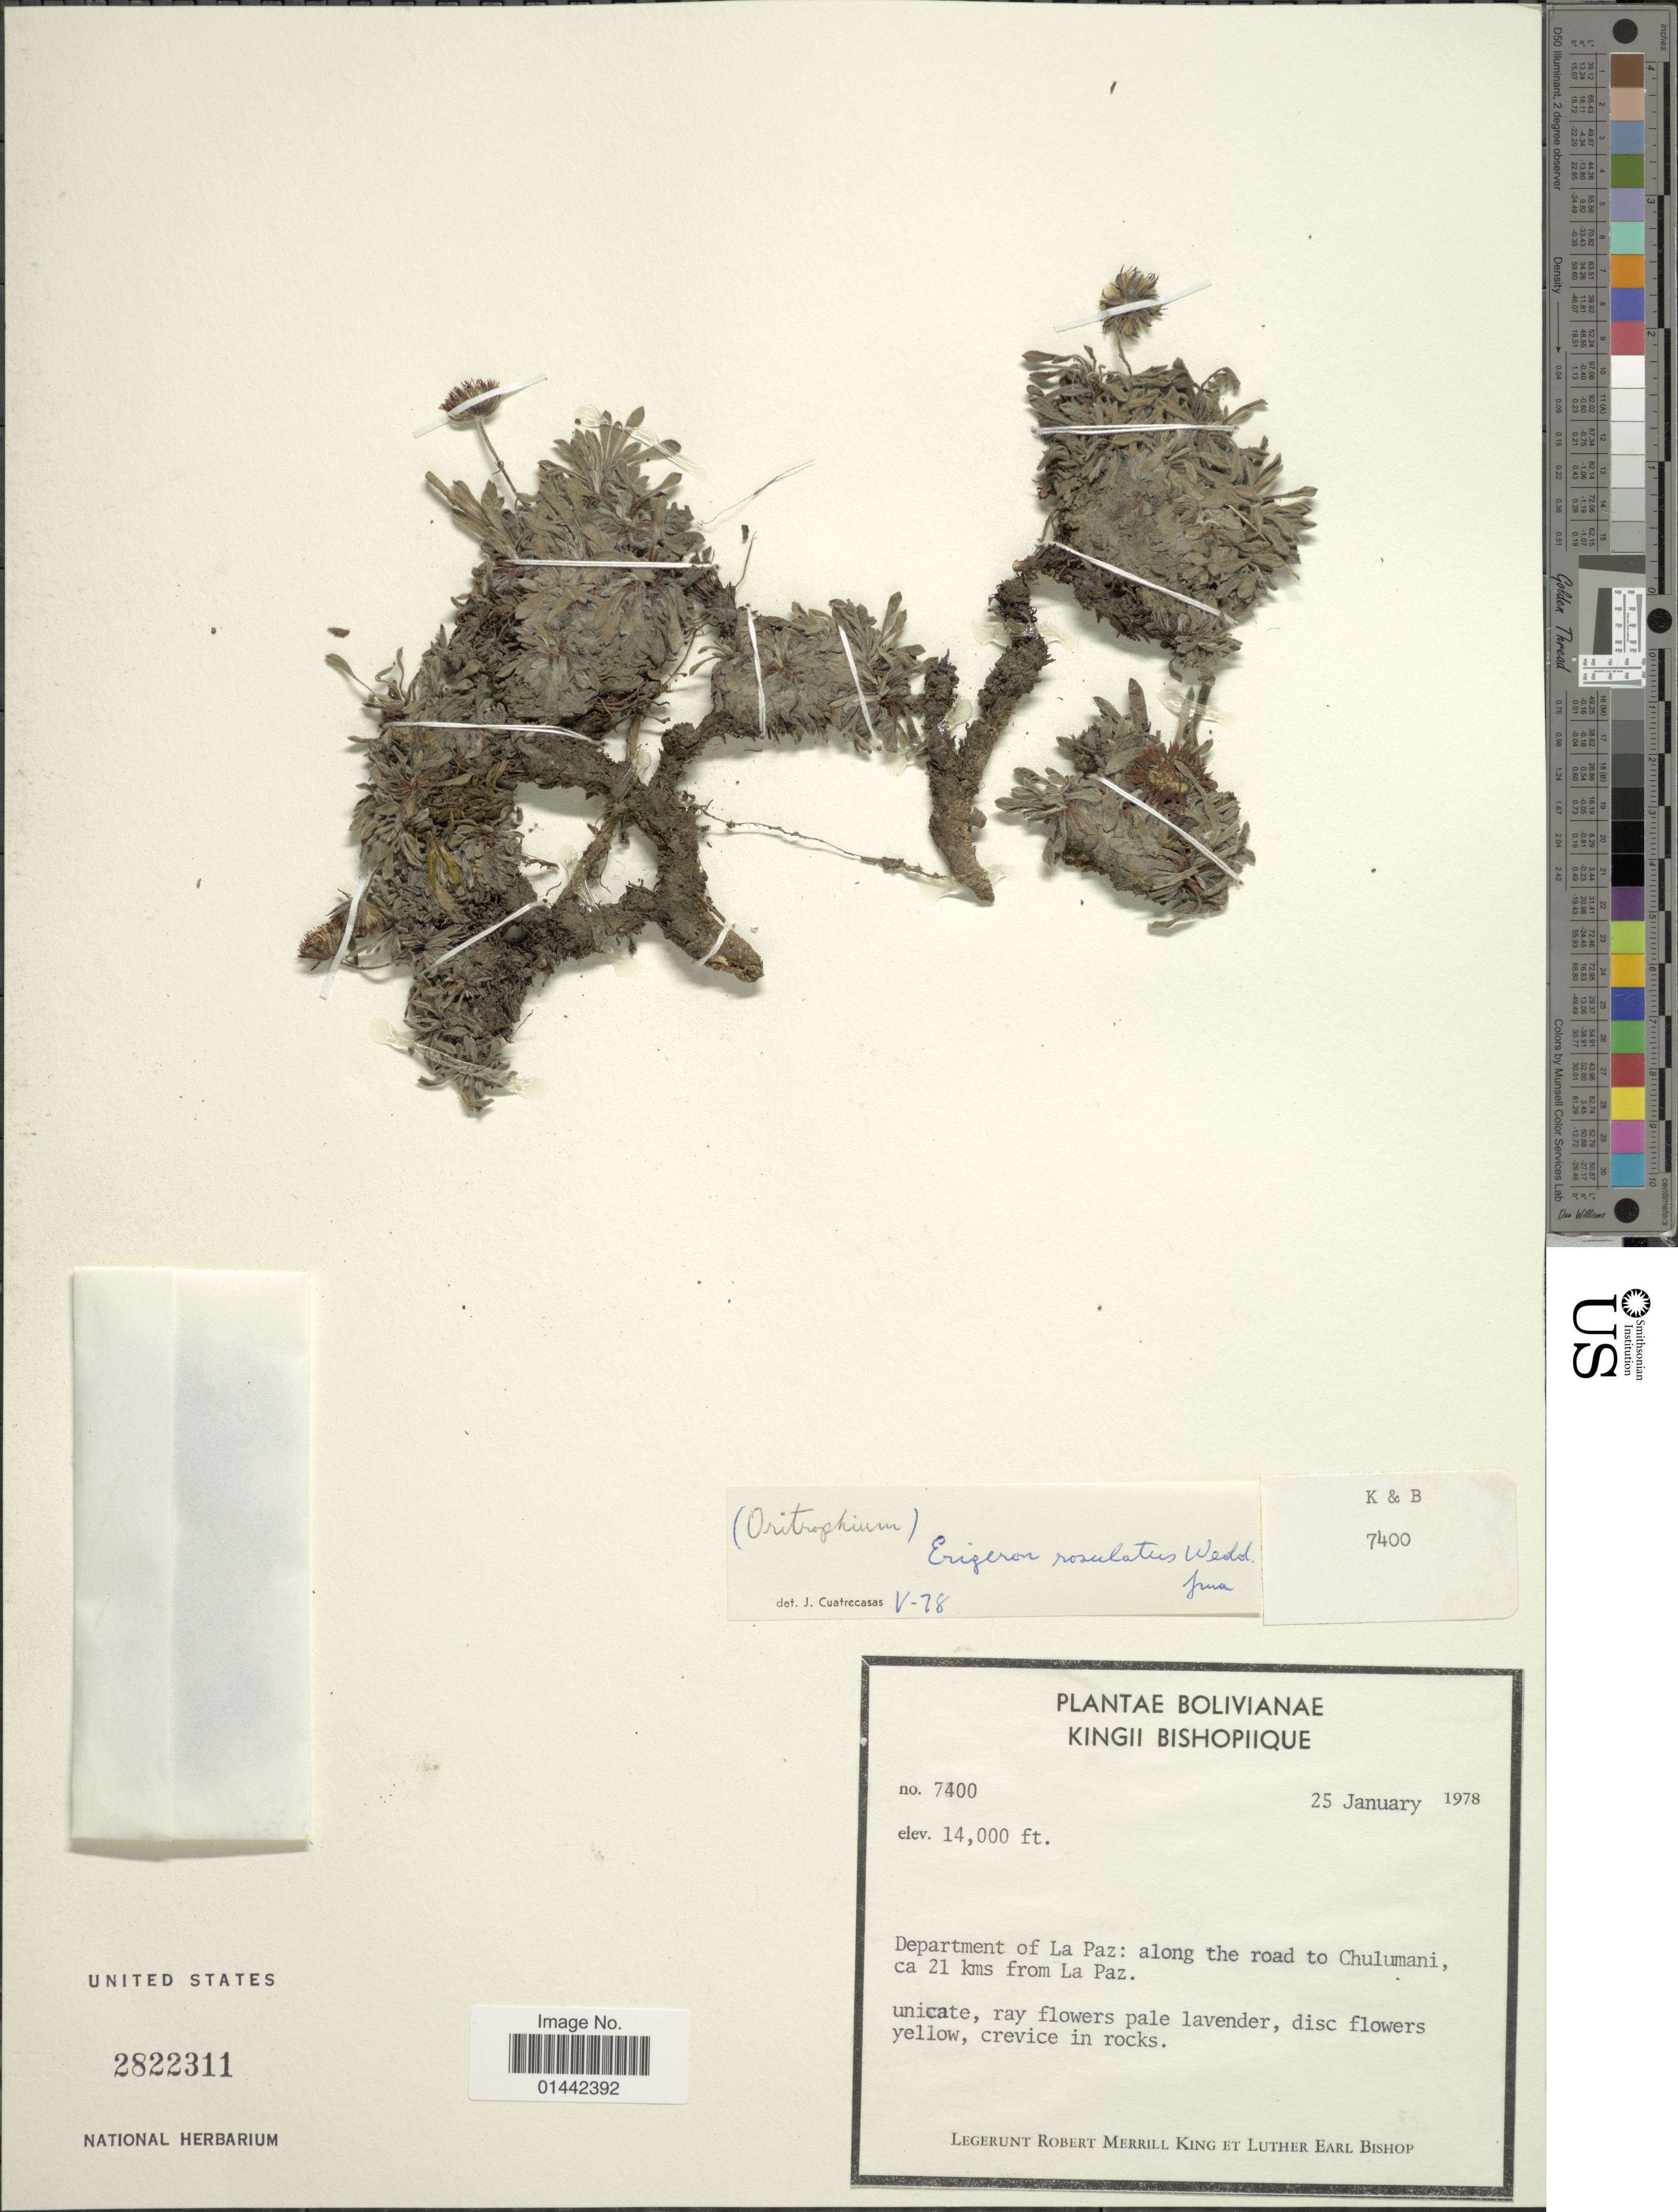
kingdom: Plantae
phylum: Tracheophyta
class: Magnoliopsida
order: Asterales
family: Asteraceae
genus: Erigeron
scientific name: Erigeron rosulatus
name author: Wedd.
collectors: R. M. King & L. E. Bishop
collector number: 7400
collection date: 1978-01-25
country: Bolivia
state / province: La Paz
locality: Along the road to Chulumani ca 21 kms from La Paz.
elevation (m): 4267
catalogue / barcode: US 2822311